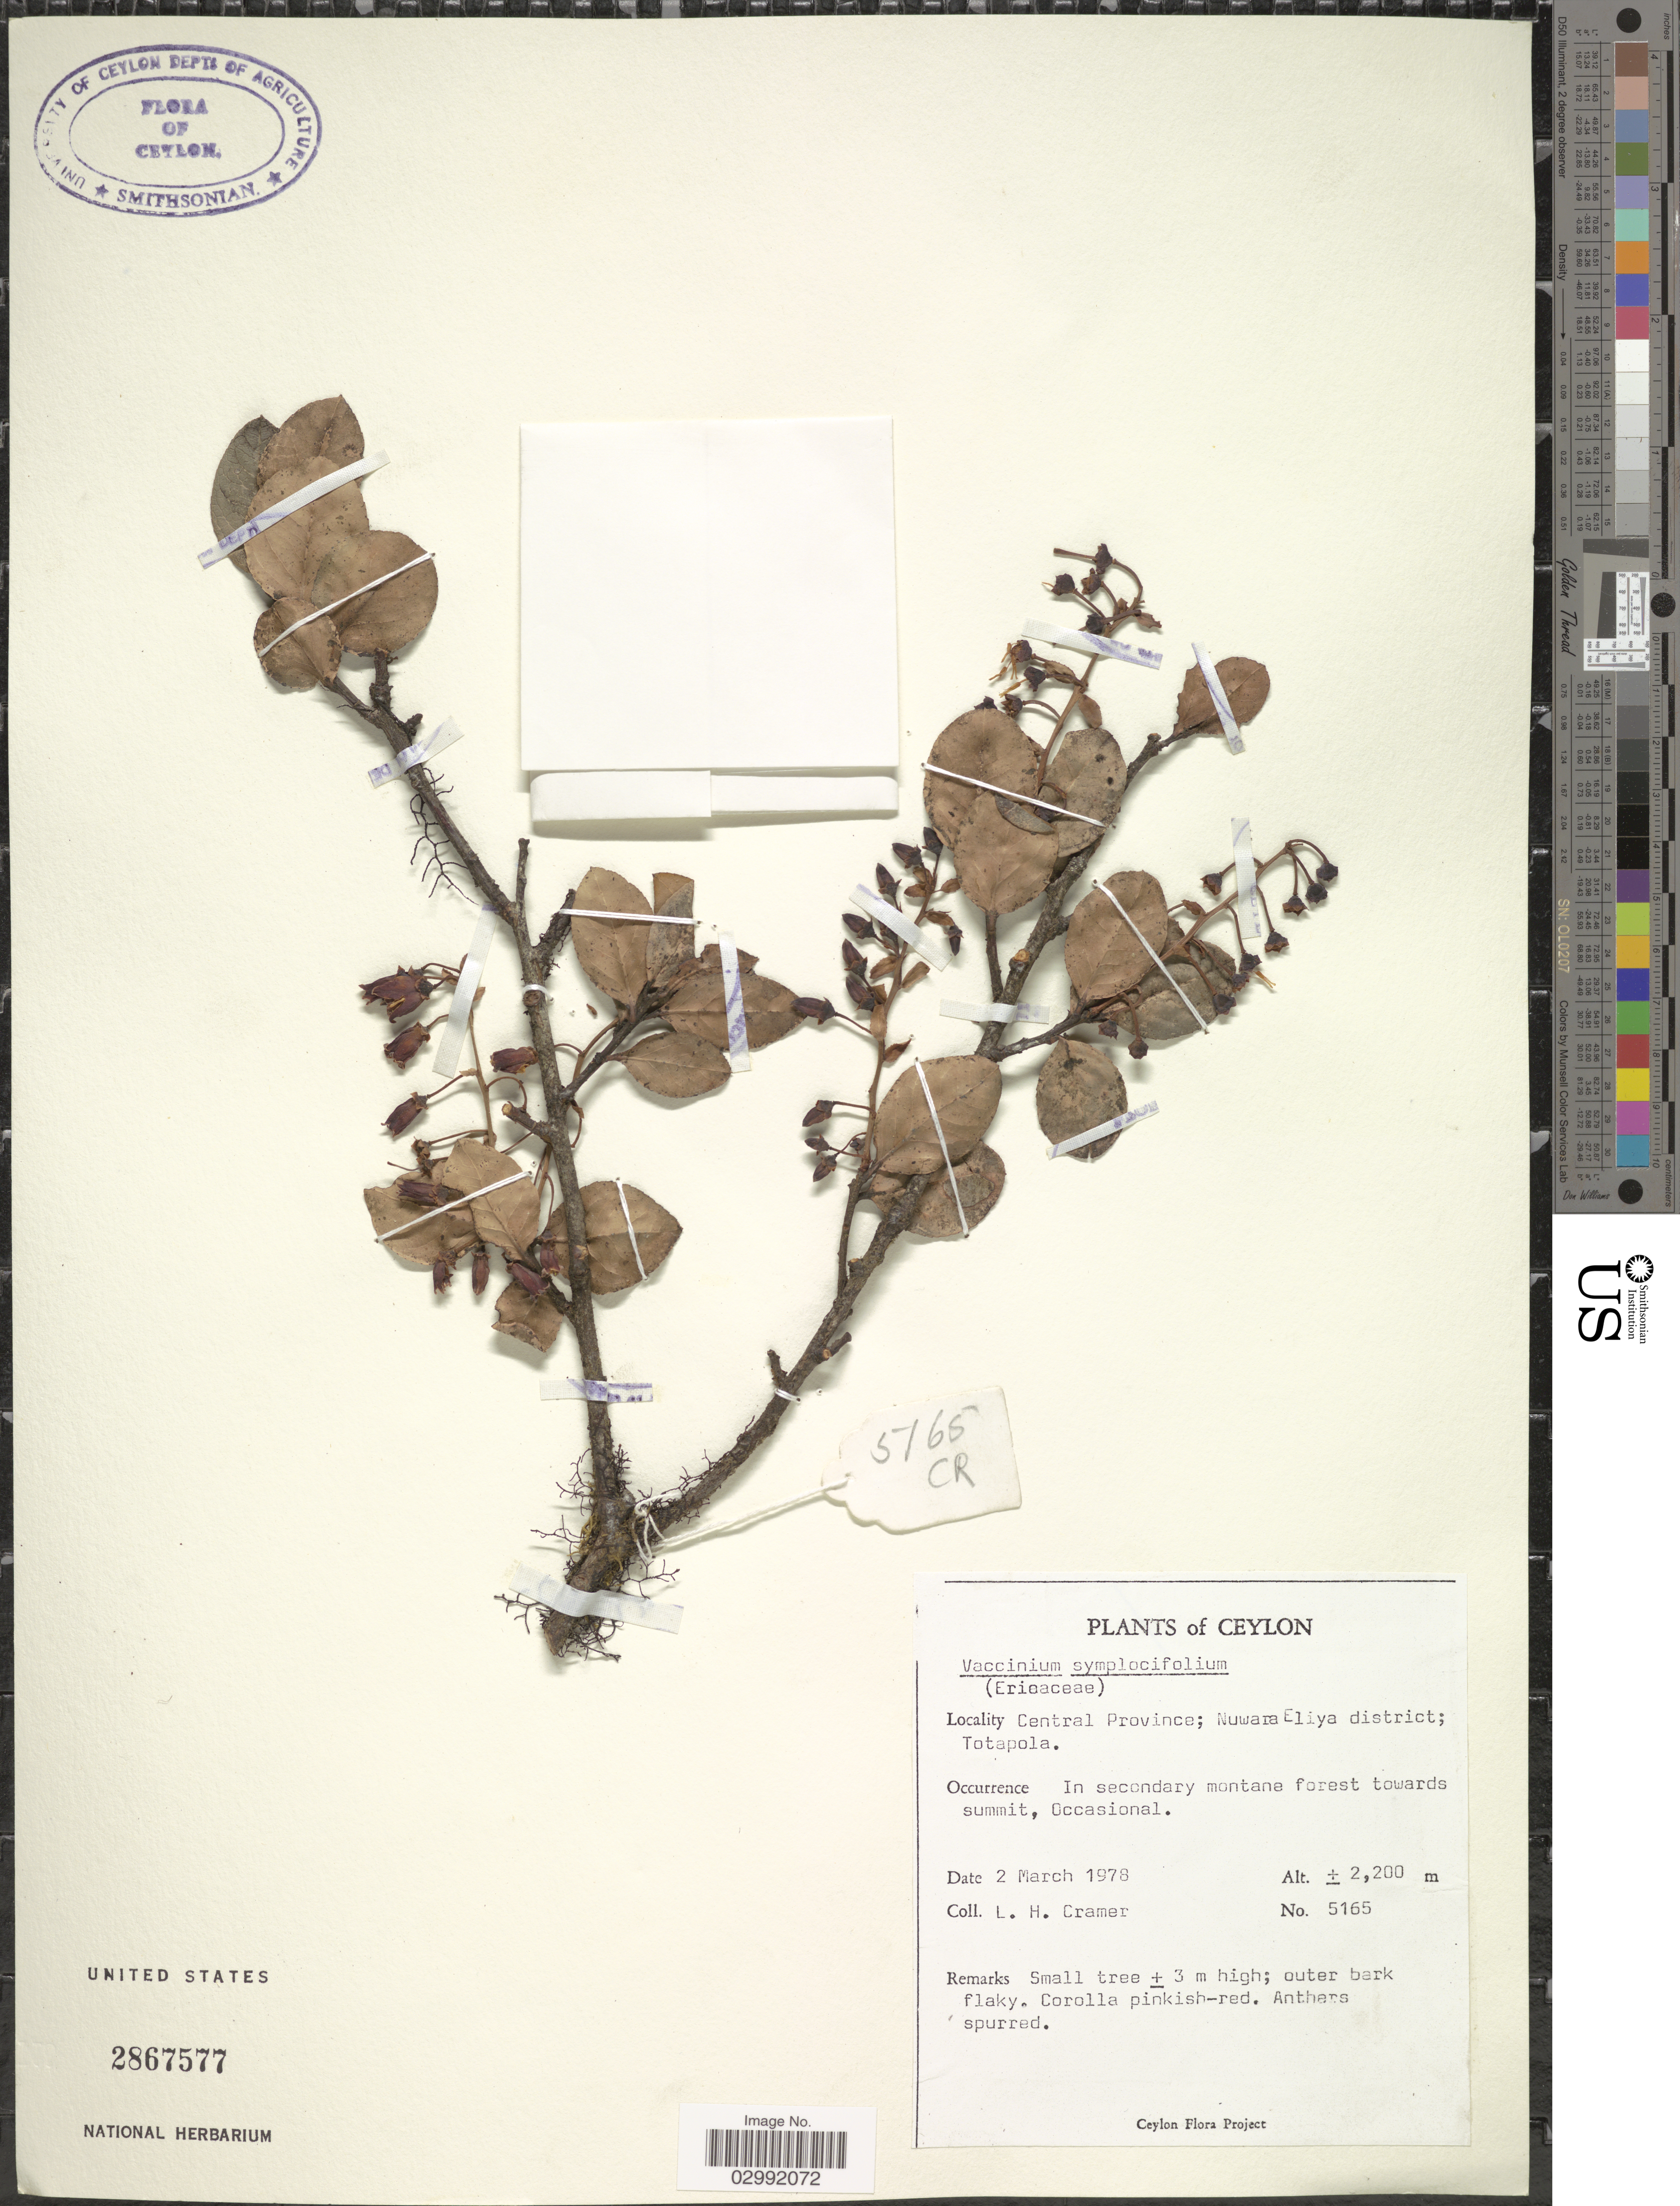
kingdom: Plantae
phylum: Tracheophyta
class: Magnoliopsida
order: Ericales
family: Ericaceae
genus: Vaccinium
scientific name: Vaccinium leschenaultii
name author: Wight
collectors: L. H. Cramer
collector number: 5165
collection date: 1978-03-02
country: Sri Lanka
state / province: Central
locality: Ceylon, Central Province; Nuwara Eliya District; Totapola.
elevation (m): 2200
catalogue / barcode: US 2867577